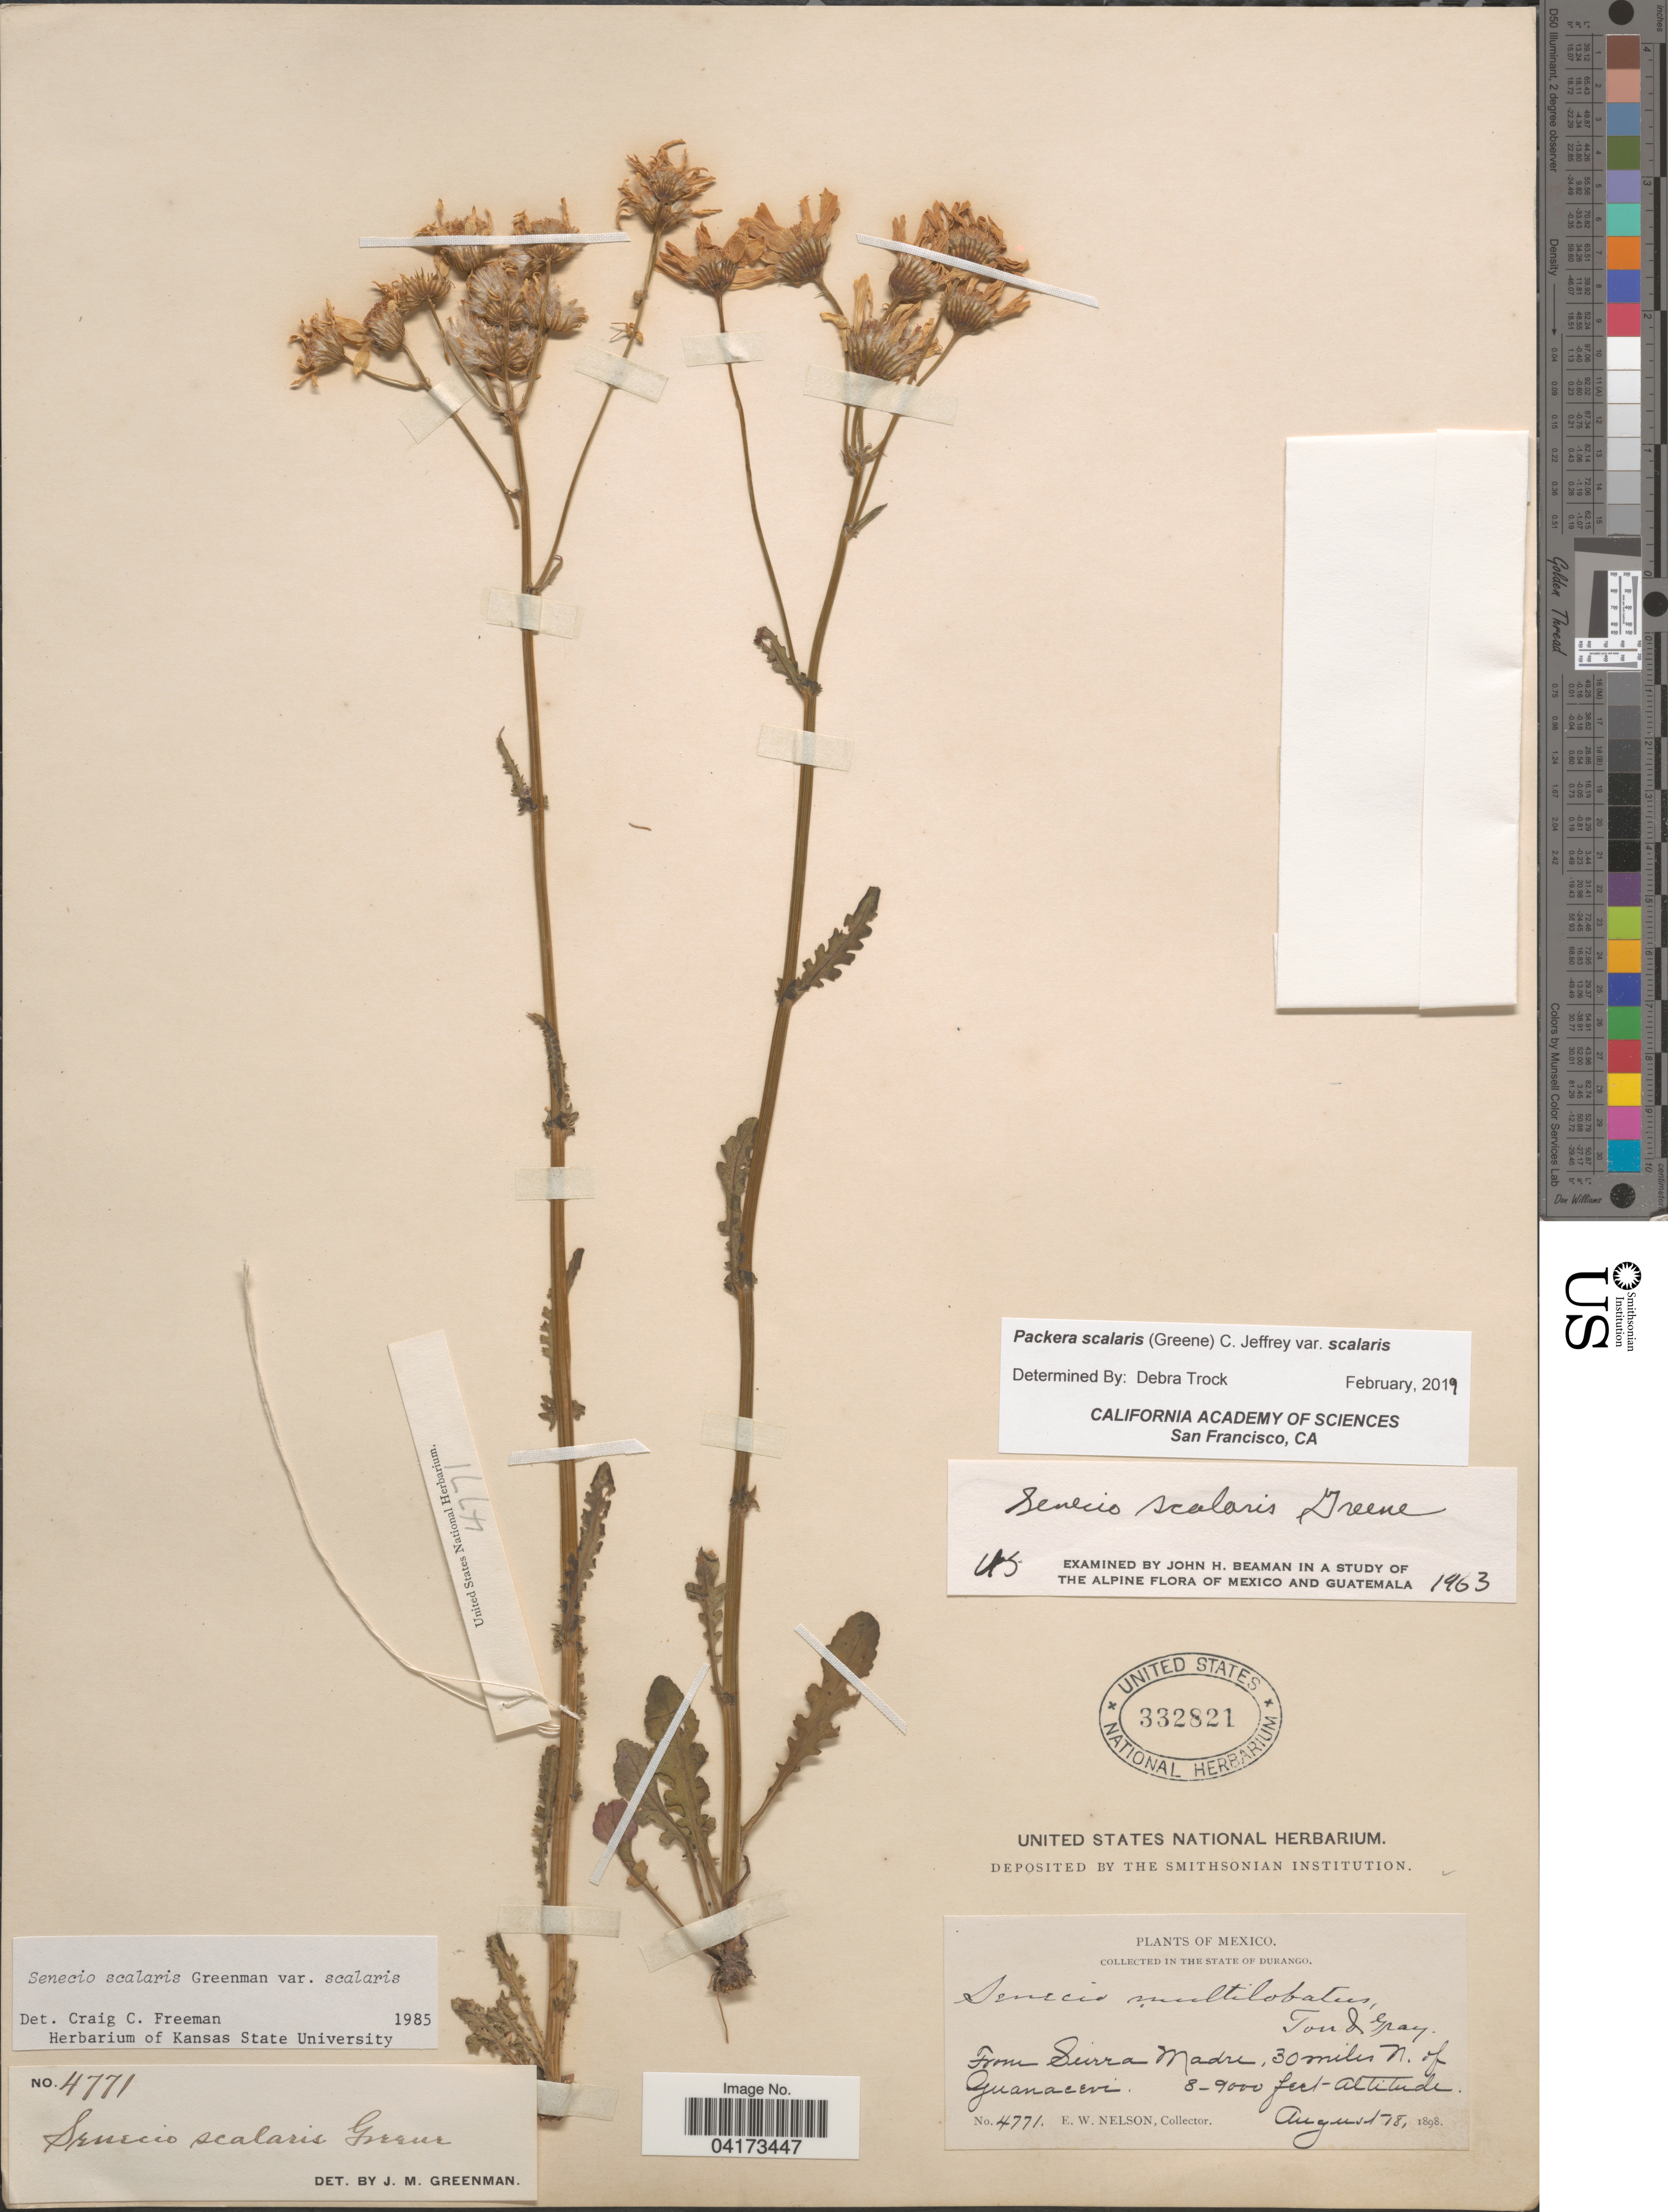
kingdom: Plantae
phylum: Tracheophyta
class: Magnoliopsida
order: Asterales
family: Asteraceae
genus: Packera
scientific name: Packera scalaris var. scalaris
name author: (Greene) C. Jeffrey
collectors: E. W. Nelson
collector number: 4771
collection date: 1898-08-18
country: Mexico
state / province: Durango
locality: From Sierra Madre, 30 miles N. of Guanacevi.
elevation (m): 2438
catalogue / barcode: US 332821